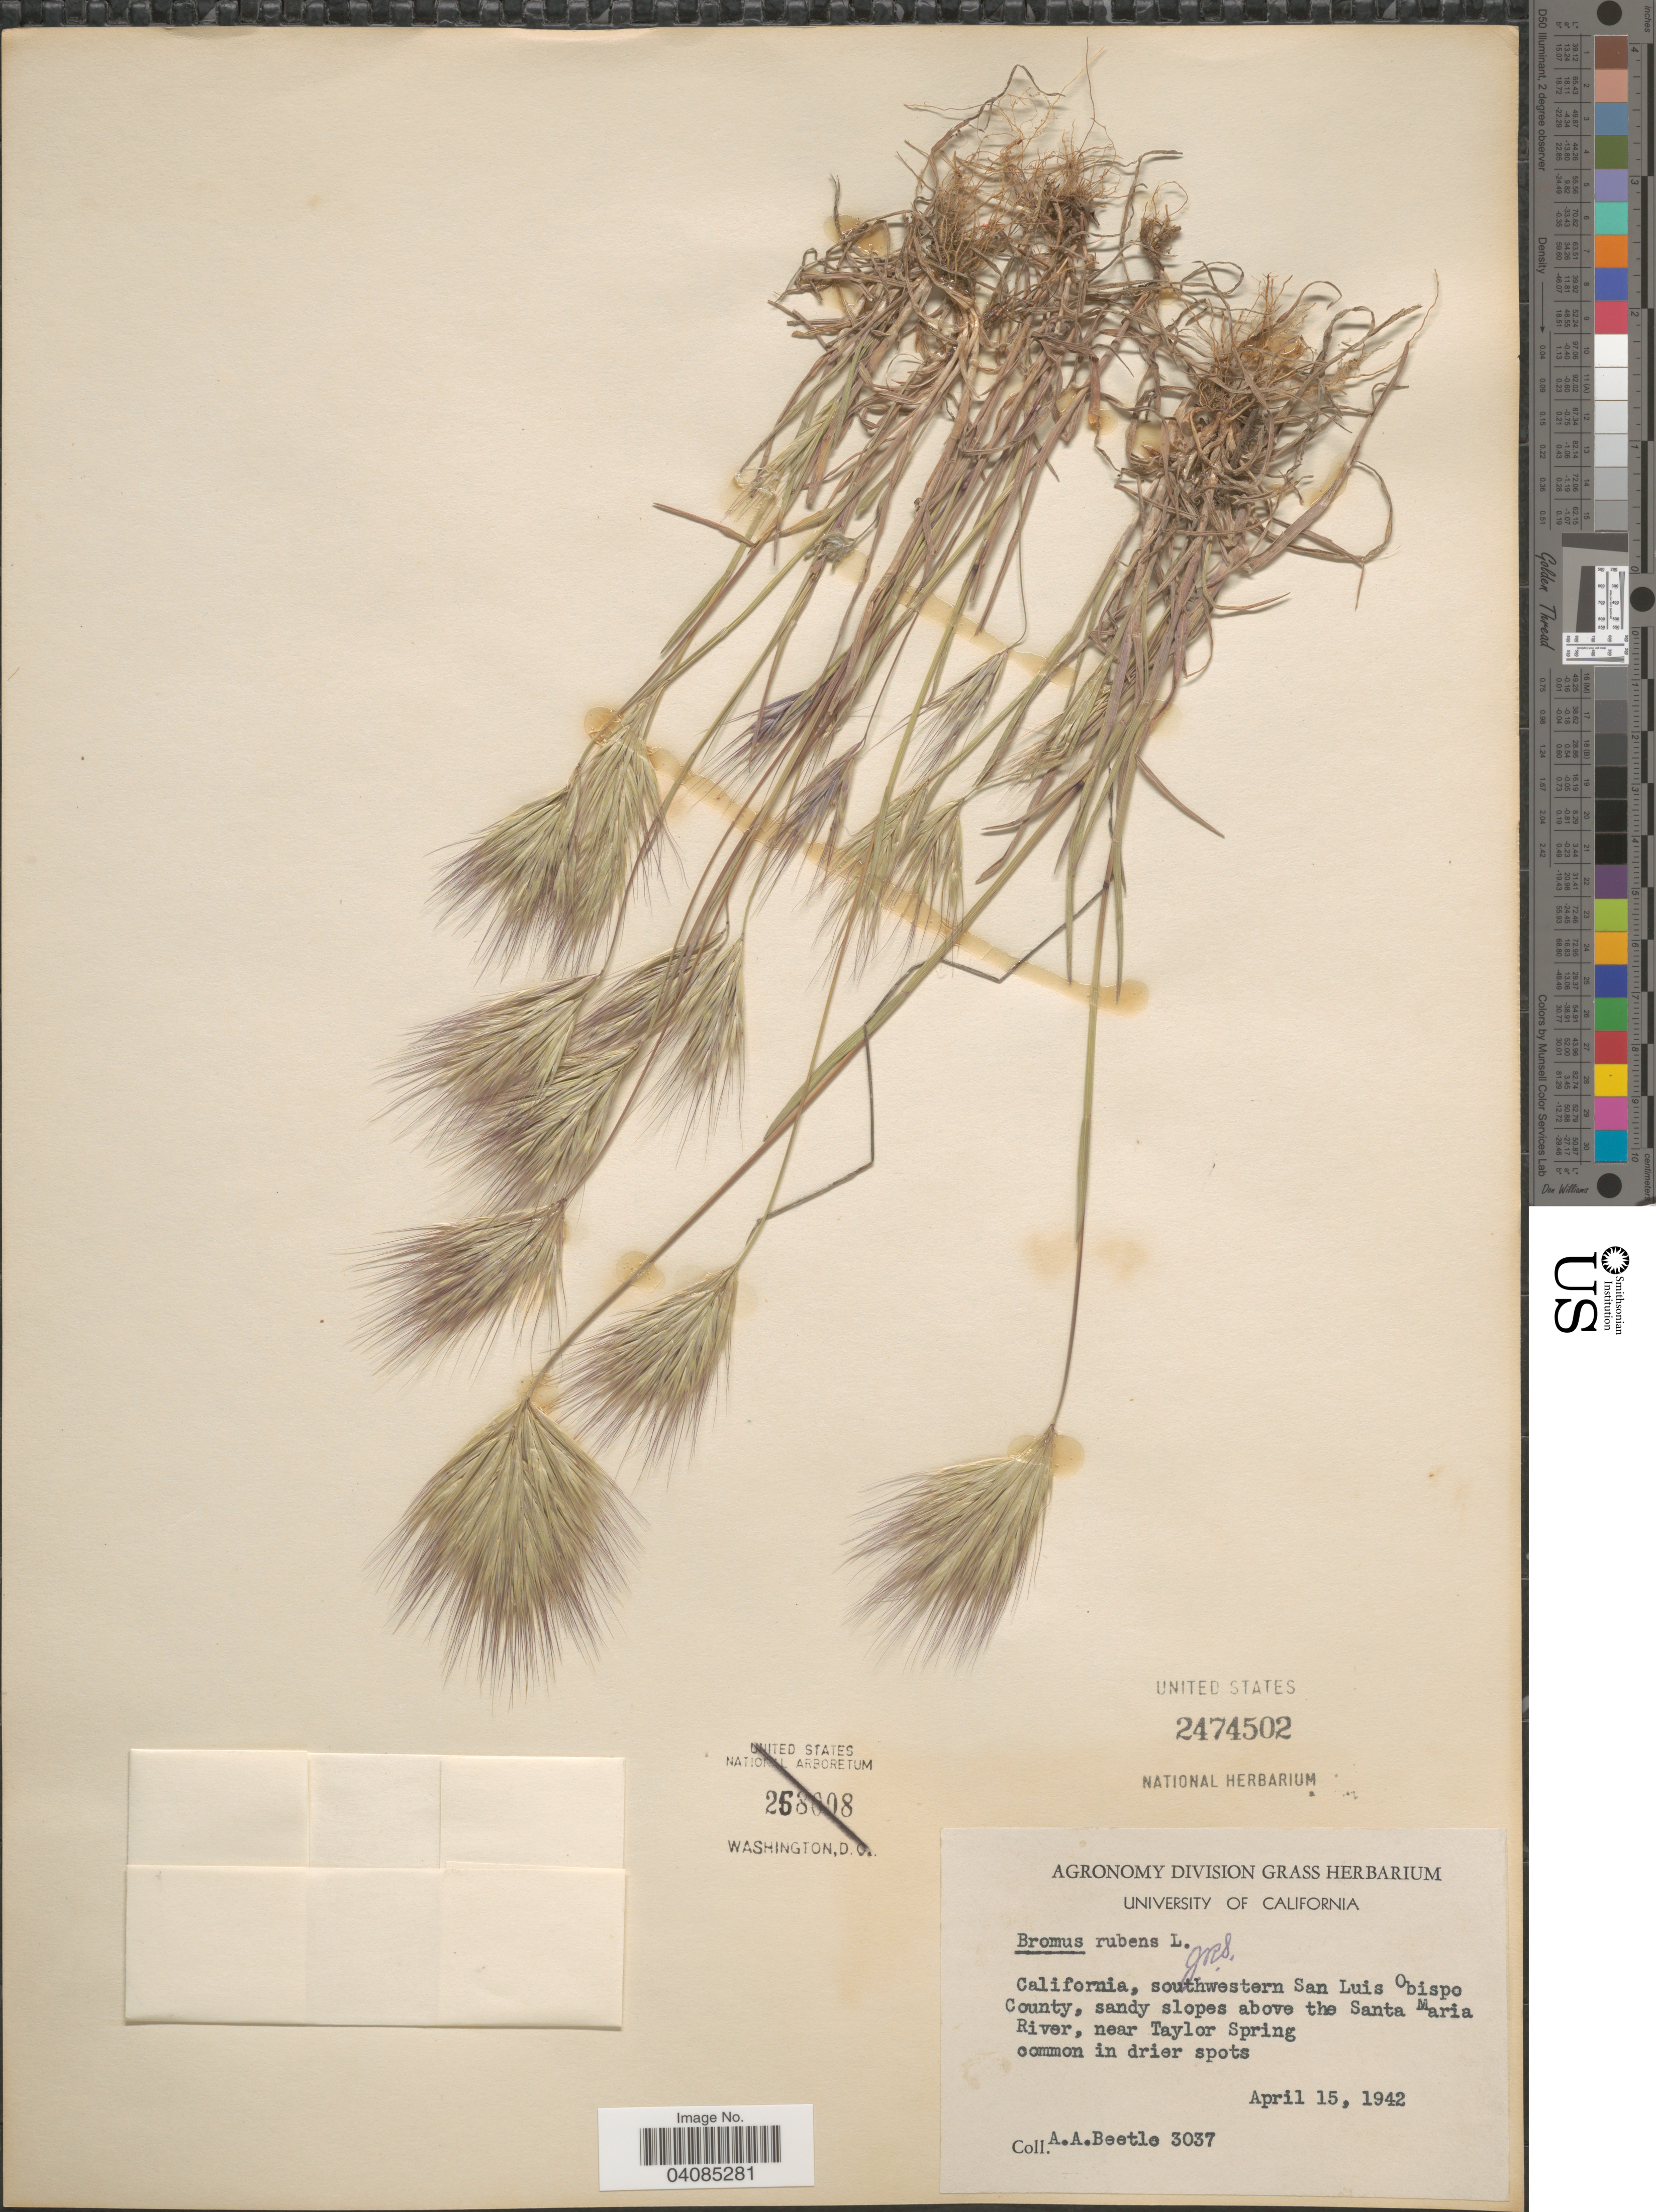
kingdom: Plantae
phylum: Tracheophyta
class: Liliopsida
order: Poales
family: Poaceae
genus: Bromus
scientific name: Bromus rubens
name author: L.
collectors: A. A. Beetle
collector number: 3037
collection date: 1942-04-15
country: United States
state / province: California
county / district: San Luis Obispo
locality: Southwestern San Luis Obispo County, sandy slopes above the Santa Maria River, near Taylor Spring. Common in drier spots.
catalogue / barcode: US 2474502